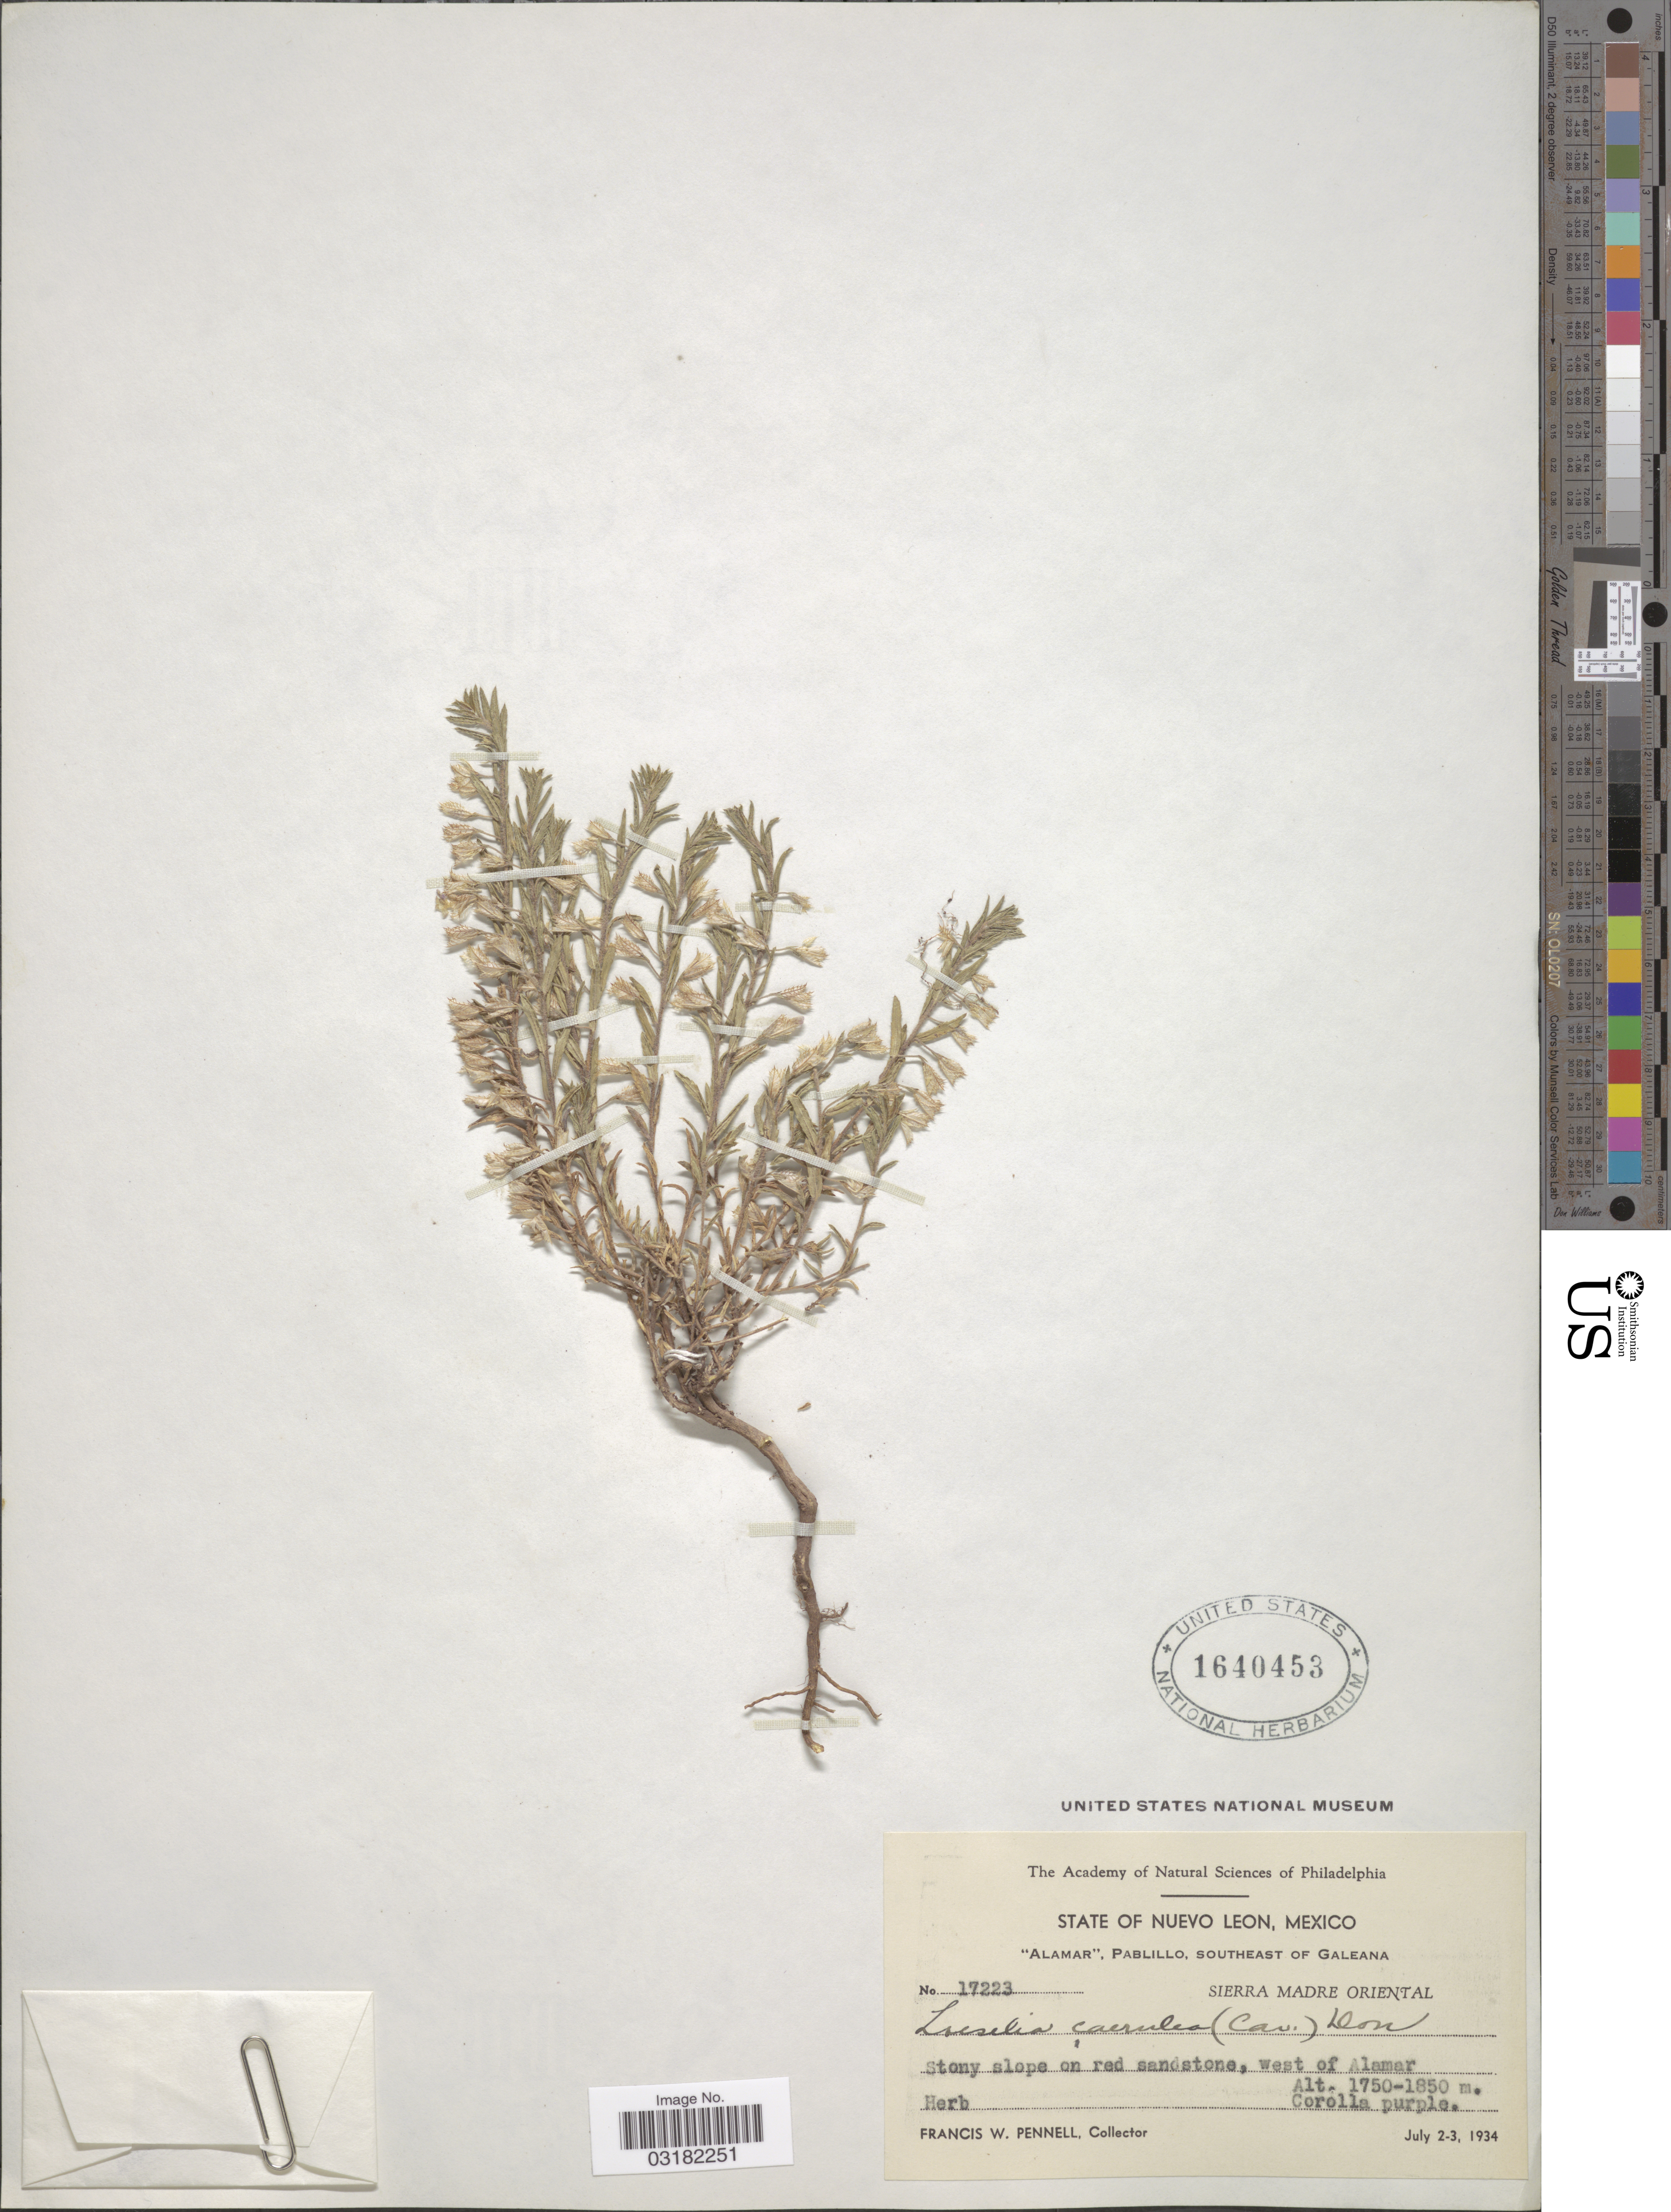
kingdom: Plantae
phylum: Tracheophyta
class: Magnoliopsida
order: Ericales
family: Polemoniaceae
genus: Loeselia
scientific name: Loeselia caerulea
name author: (Cav.) G. Don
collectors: F. W. Pennell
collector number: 17223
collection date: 1934-07-02/1934-07-03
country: Mexico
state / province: Nuevo León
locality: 'Alamar', Pablillo, Southeast of Galeana. Sierra Madre Oriental. Stony slope on red sandstone, west of Alamar.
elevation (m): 1750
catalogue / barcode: US 1640453